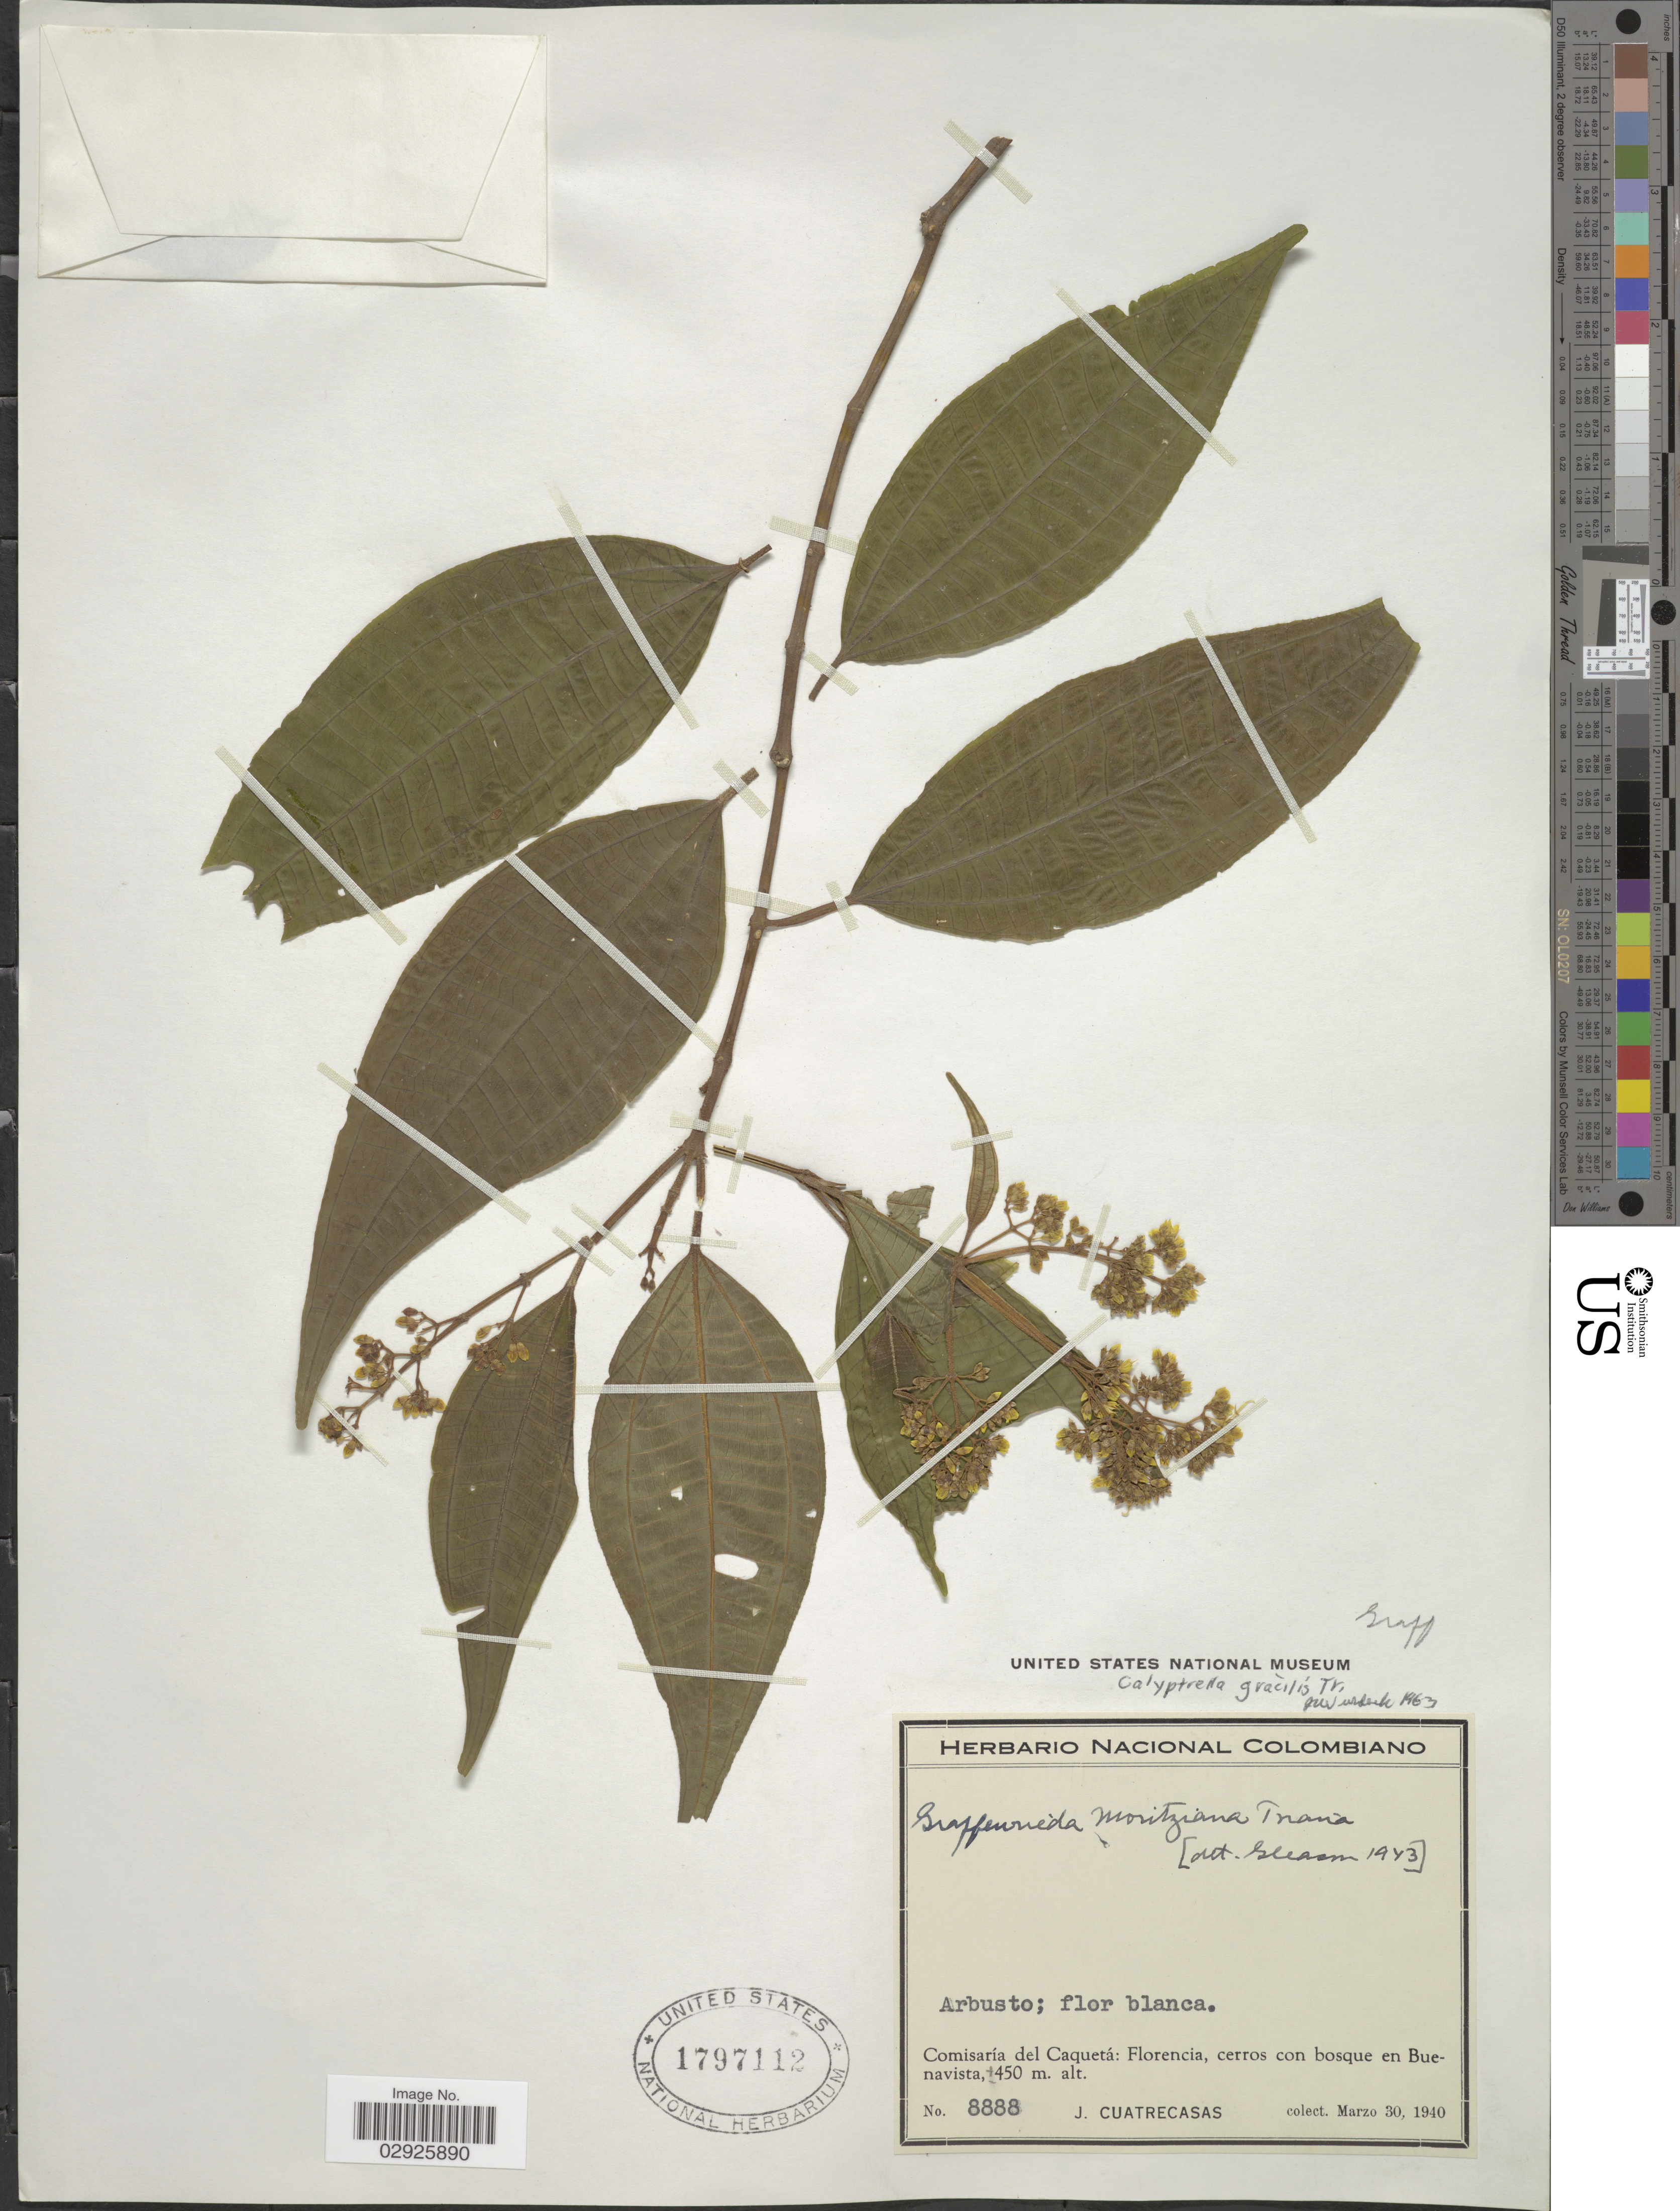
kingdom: Plantae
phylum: Tracheophyta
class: Magnoliopsida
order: Myrtales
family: Melastomataceae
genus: Graffenrieda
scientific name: Graffenrieda gracilis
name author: (Triana) L.O. Williams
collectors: J. Cuatrecasas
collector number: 8888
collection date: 1940-03-30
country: Colombia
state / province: Caquetá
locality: Comisaría del Caquetá: Florencia, cerros on bosque en Buenavista.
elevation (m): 450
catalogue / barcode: US 1797112